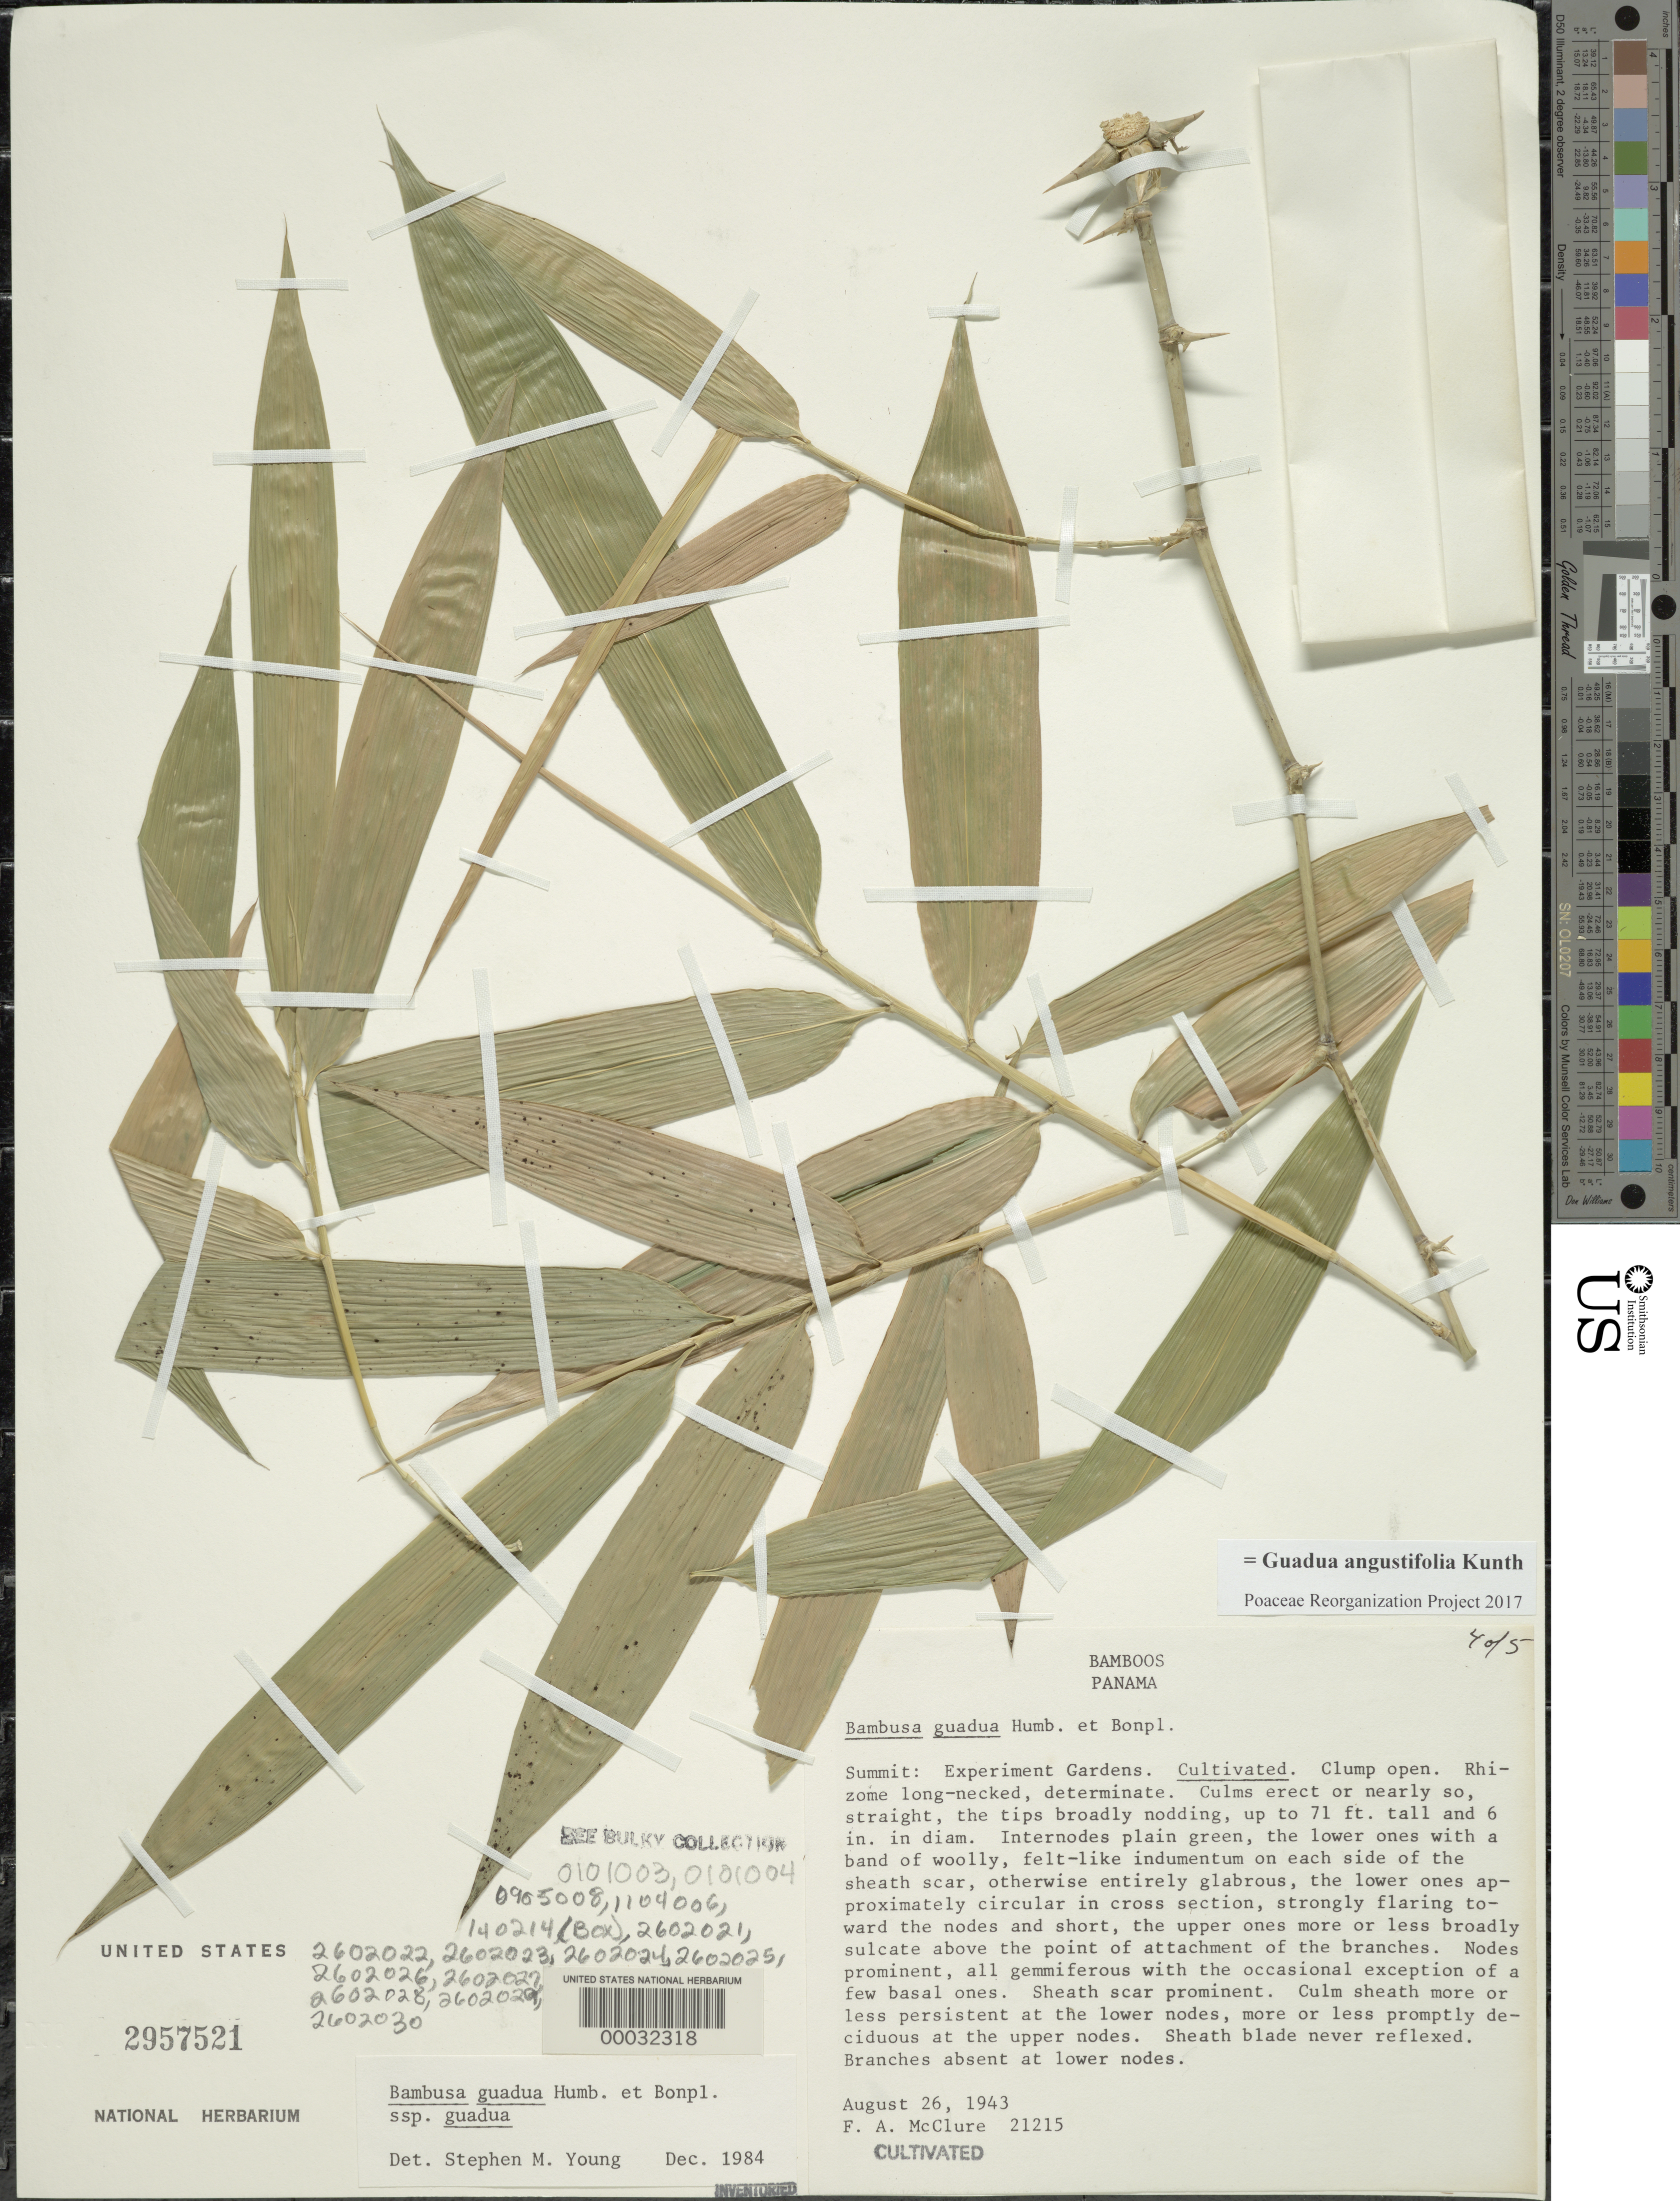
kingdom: Plantae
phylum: Tracheophyta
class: Liliopsida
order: Poales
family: Poaceae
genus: Guadua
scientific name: Guadua angustifolia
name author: Kunth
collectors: F. A. McClure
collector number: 21215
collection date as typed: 26 Aug 1943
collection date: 1943-08-26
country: Panama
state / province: Panamá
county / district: Canal Zone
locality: Experimental Gardens, Summit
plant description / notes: See set of twelve sheets and bulky objects as well.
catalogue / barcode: US 2957521